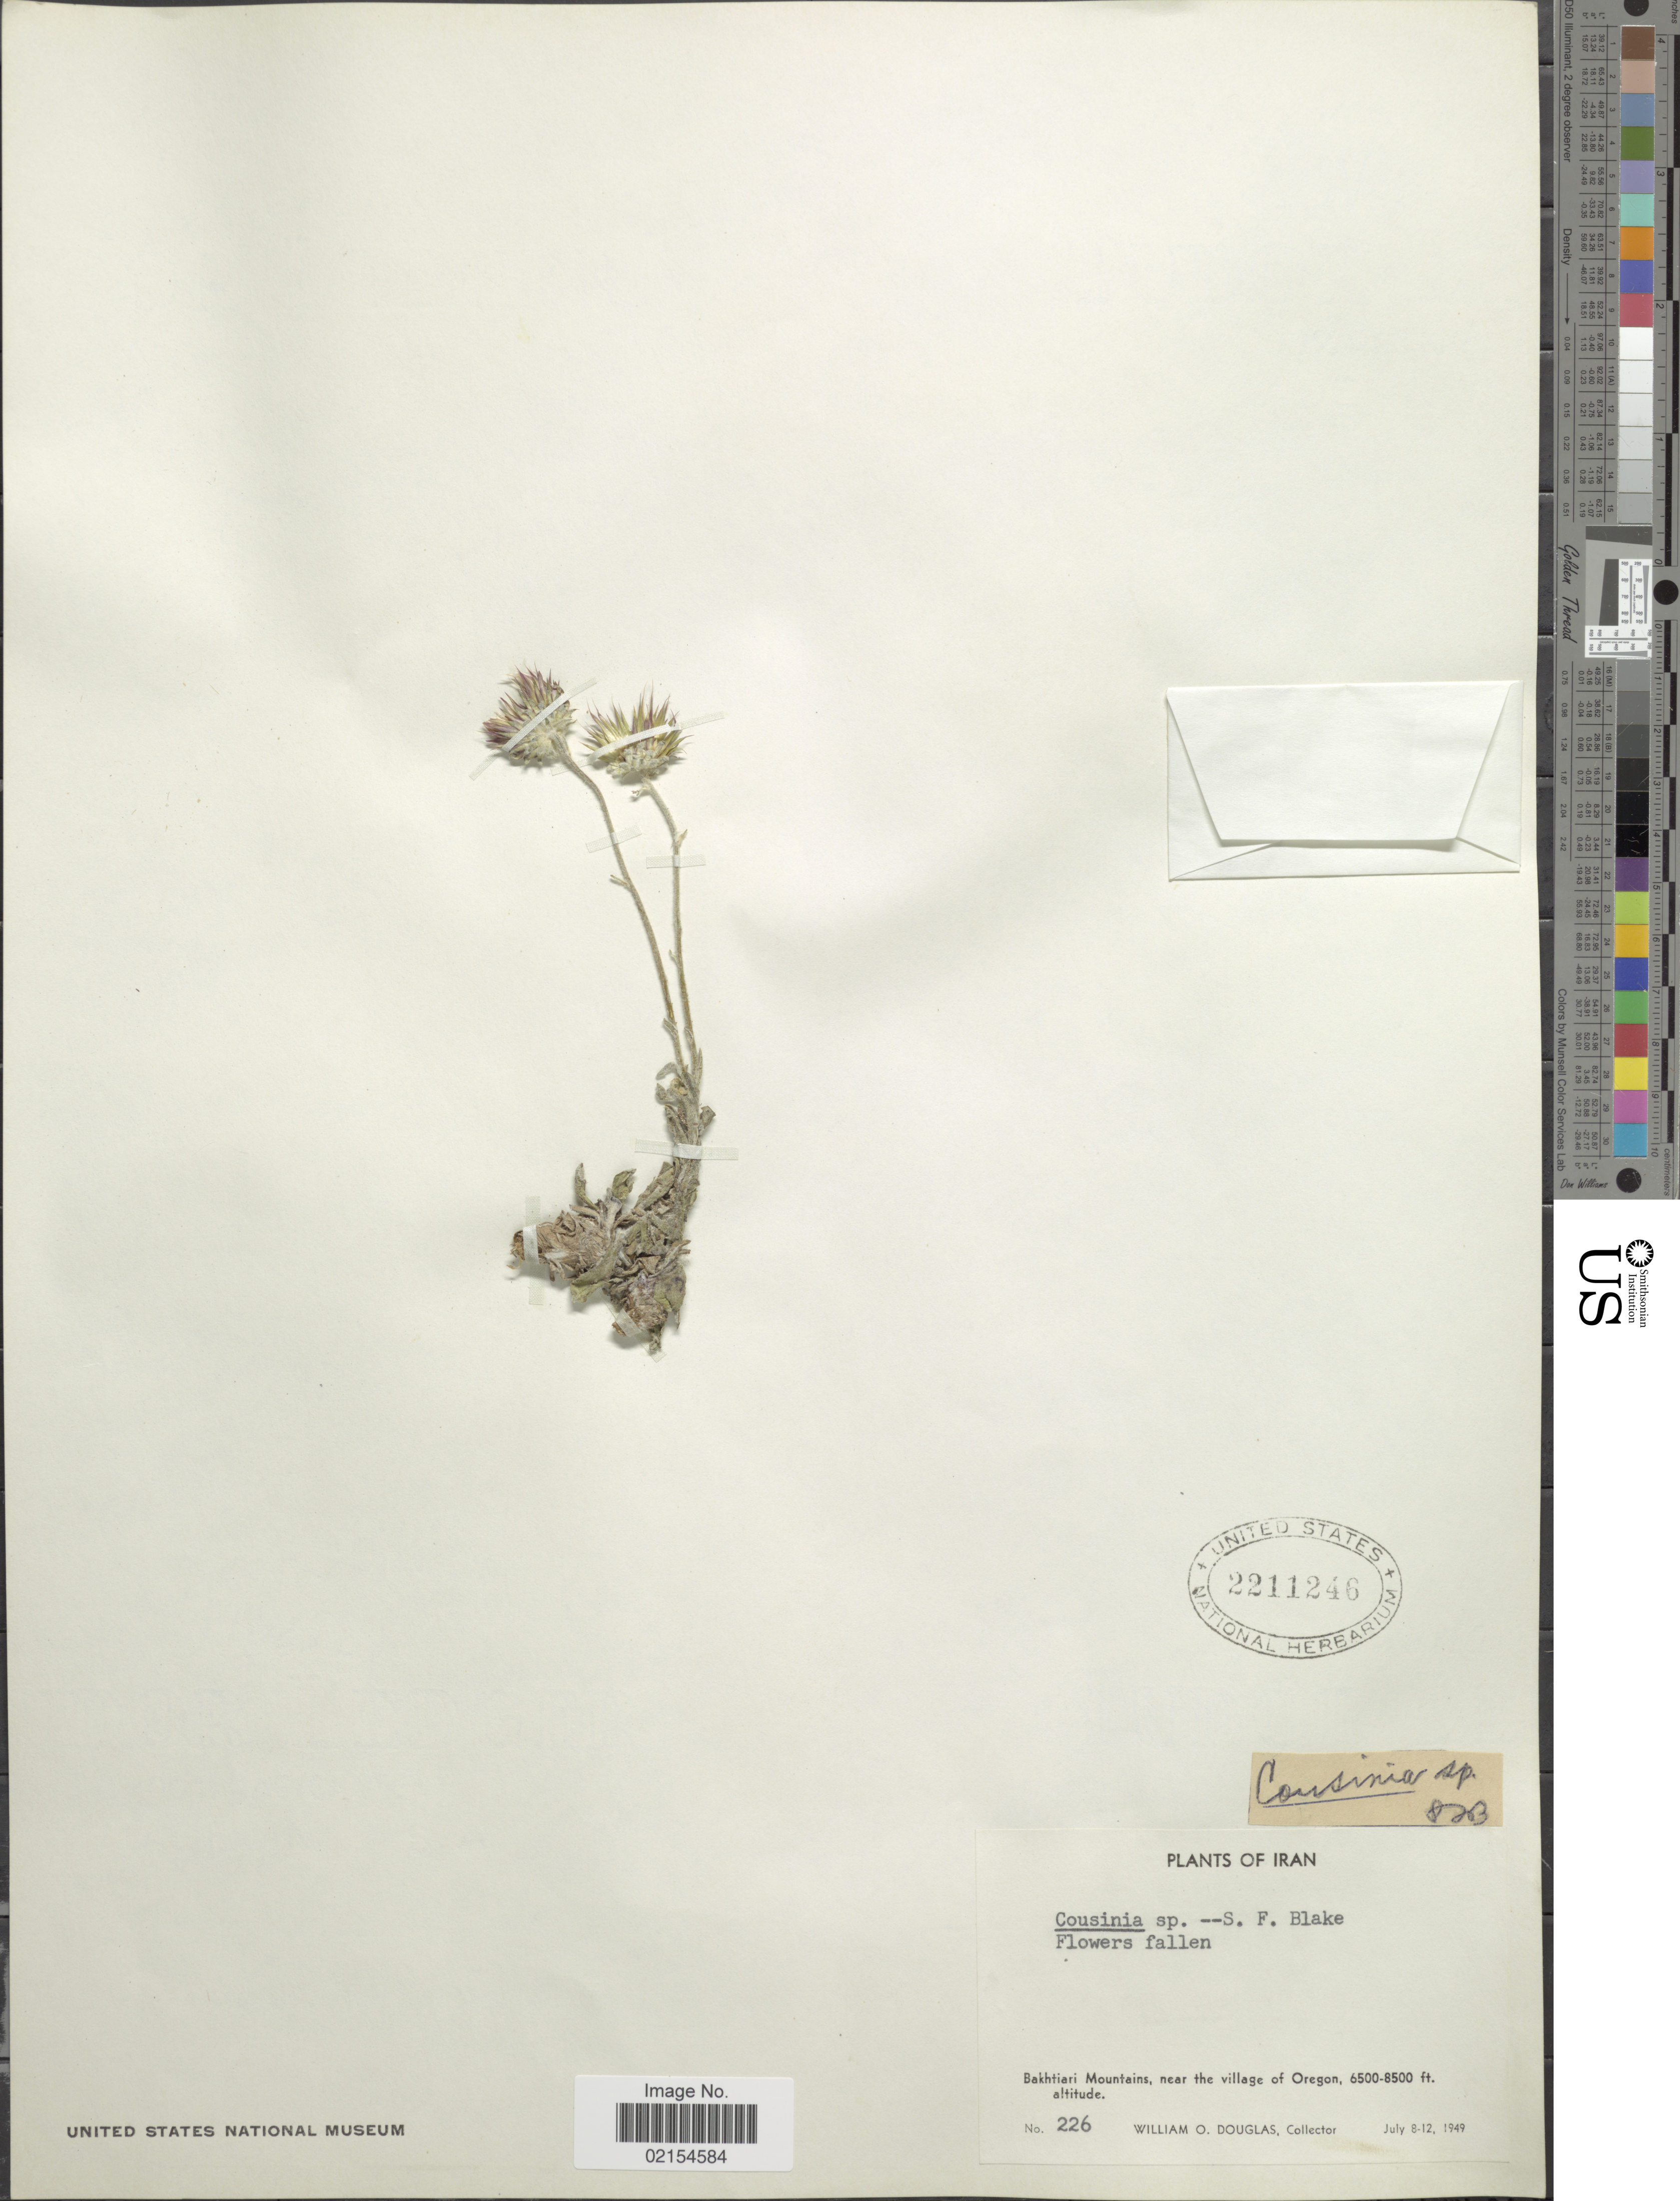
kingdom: Plantae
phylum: Tracheophyta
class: Magnoliopsida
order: Asterales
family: Asteraceae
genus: Cousinia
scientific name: Cousinia sp.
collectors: W. Douglas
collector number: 226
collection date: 1949-07-08/1949-07-12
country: Iran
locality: Bakhtiari Mountains, near the village of Oregon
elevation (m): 1981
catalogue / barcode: US 2211246